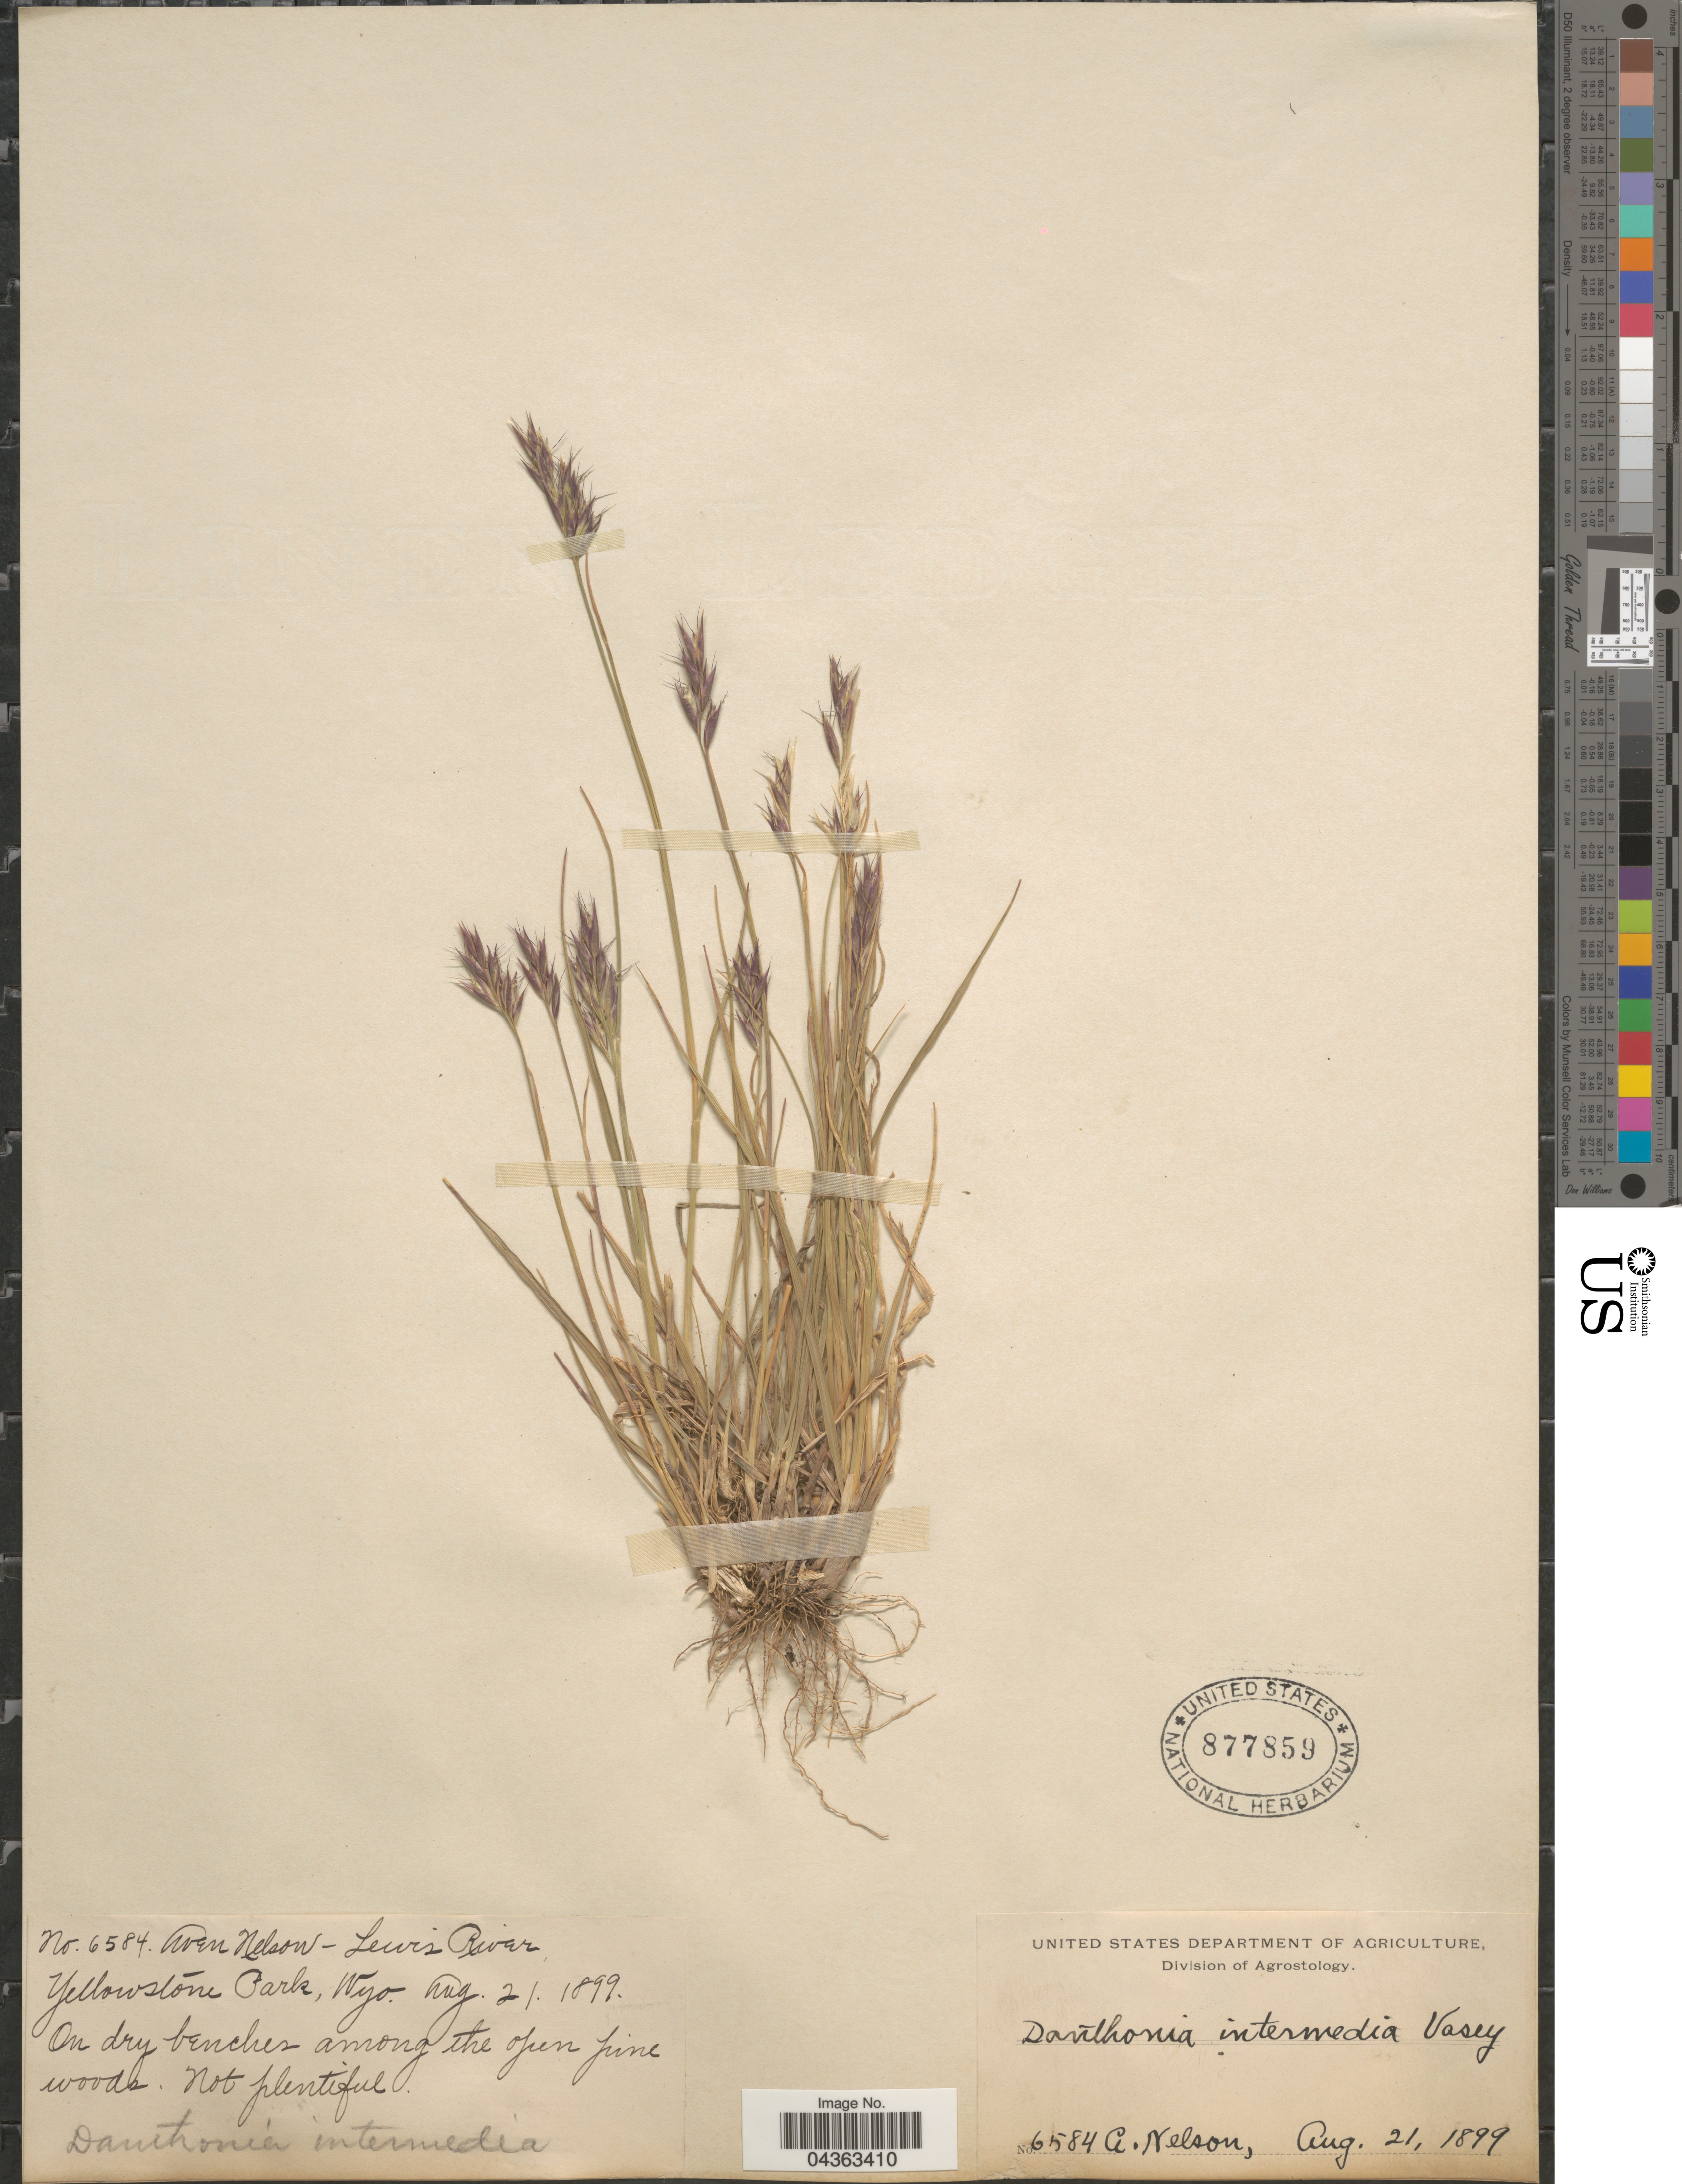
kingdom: Plantae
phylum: Tracheophyta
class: Liliopsida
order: Poales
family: Poaceae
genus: Danthonia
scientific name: Danthonia intermedia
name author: Vasey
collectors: A. Nelson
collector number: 6584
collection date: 1899-08-21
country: United States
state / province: Wyoming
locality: Lewis River. Yellowstone Park. On dry benches among the open pine woods.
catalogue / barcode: US 877859